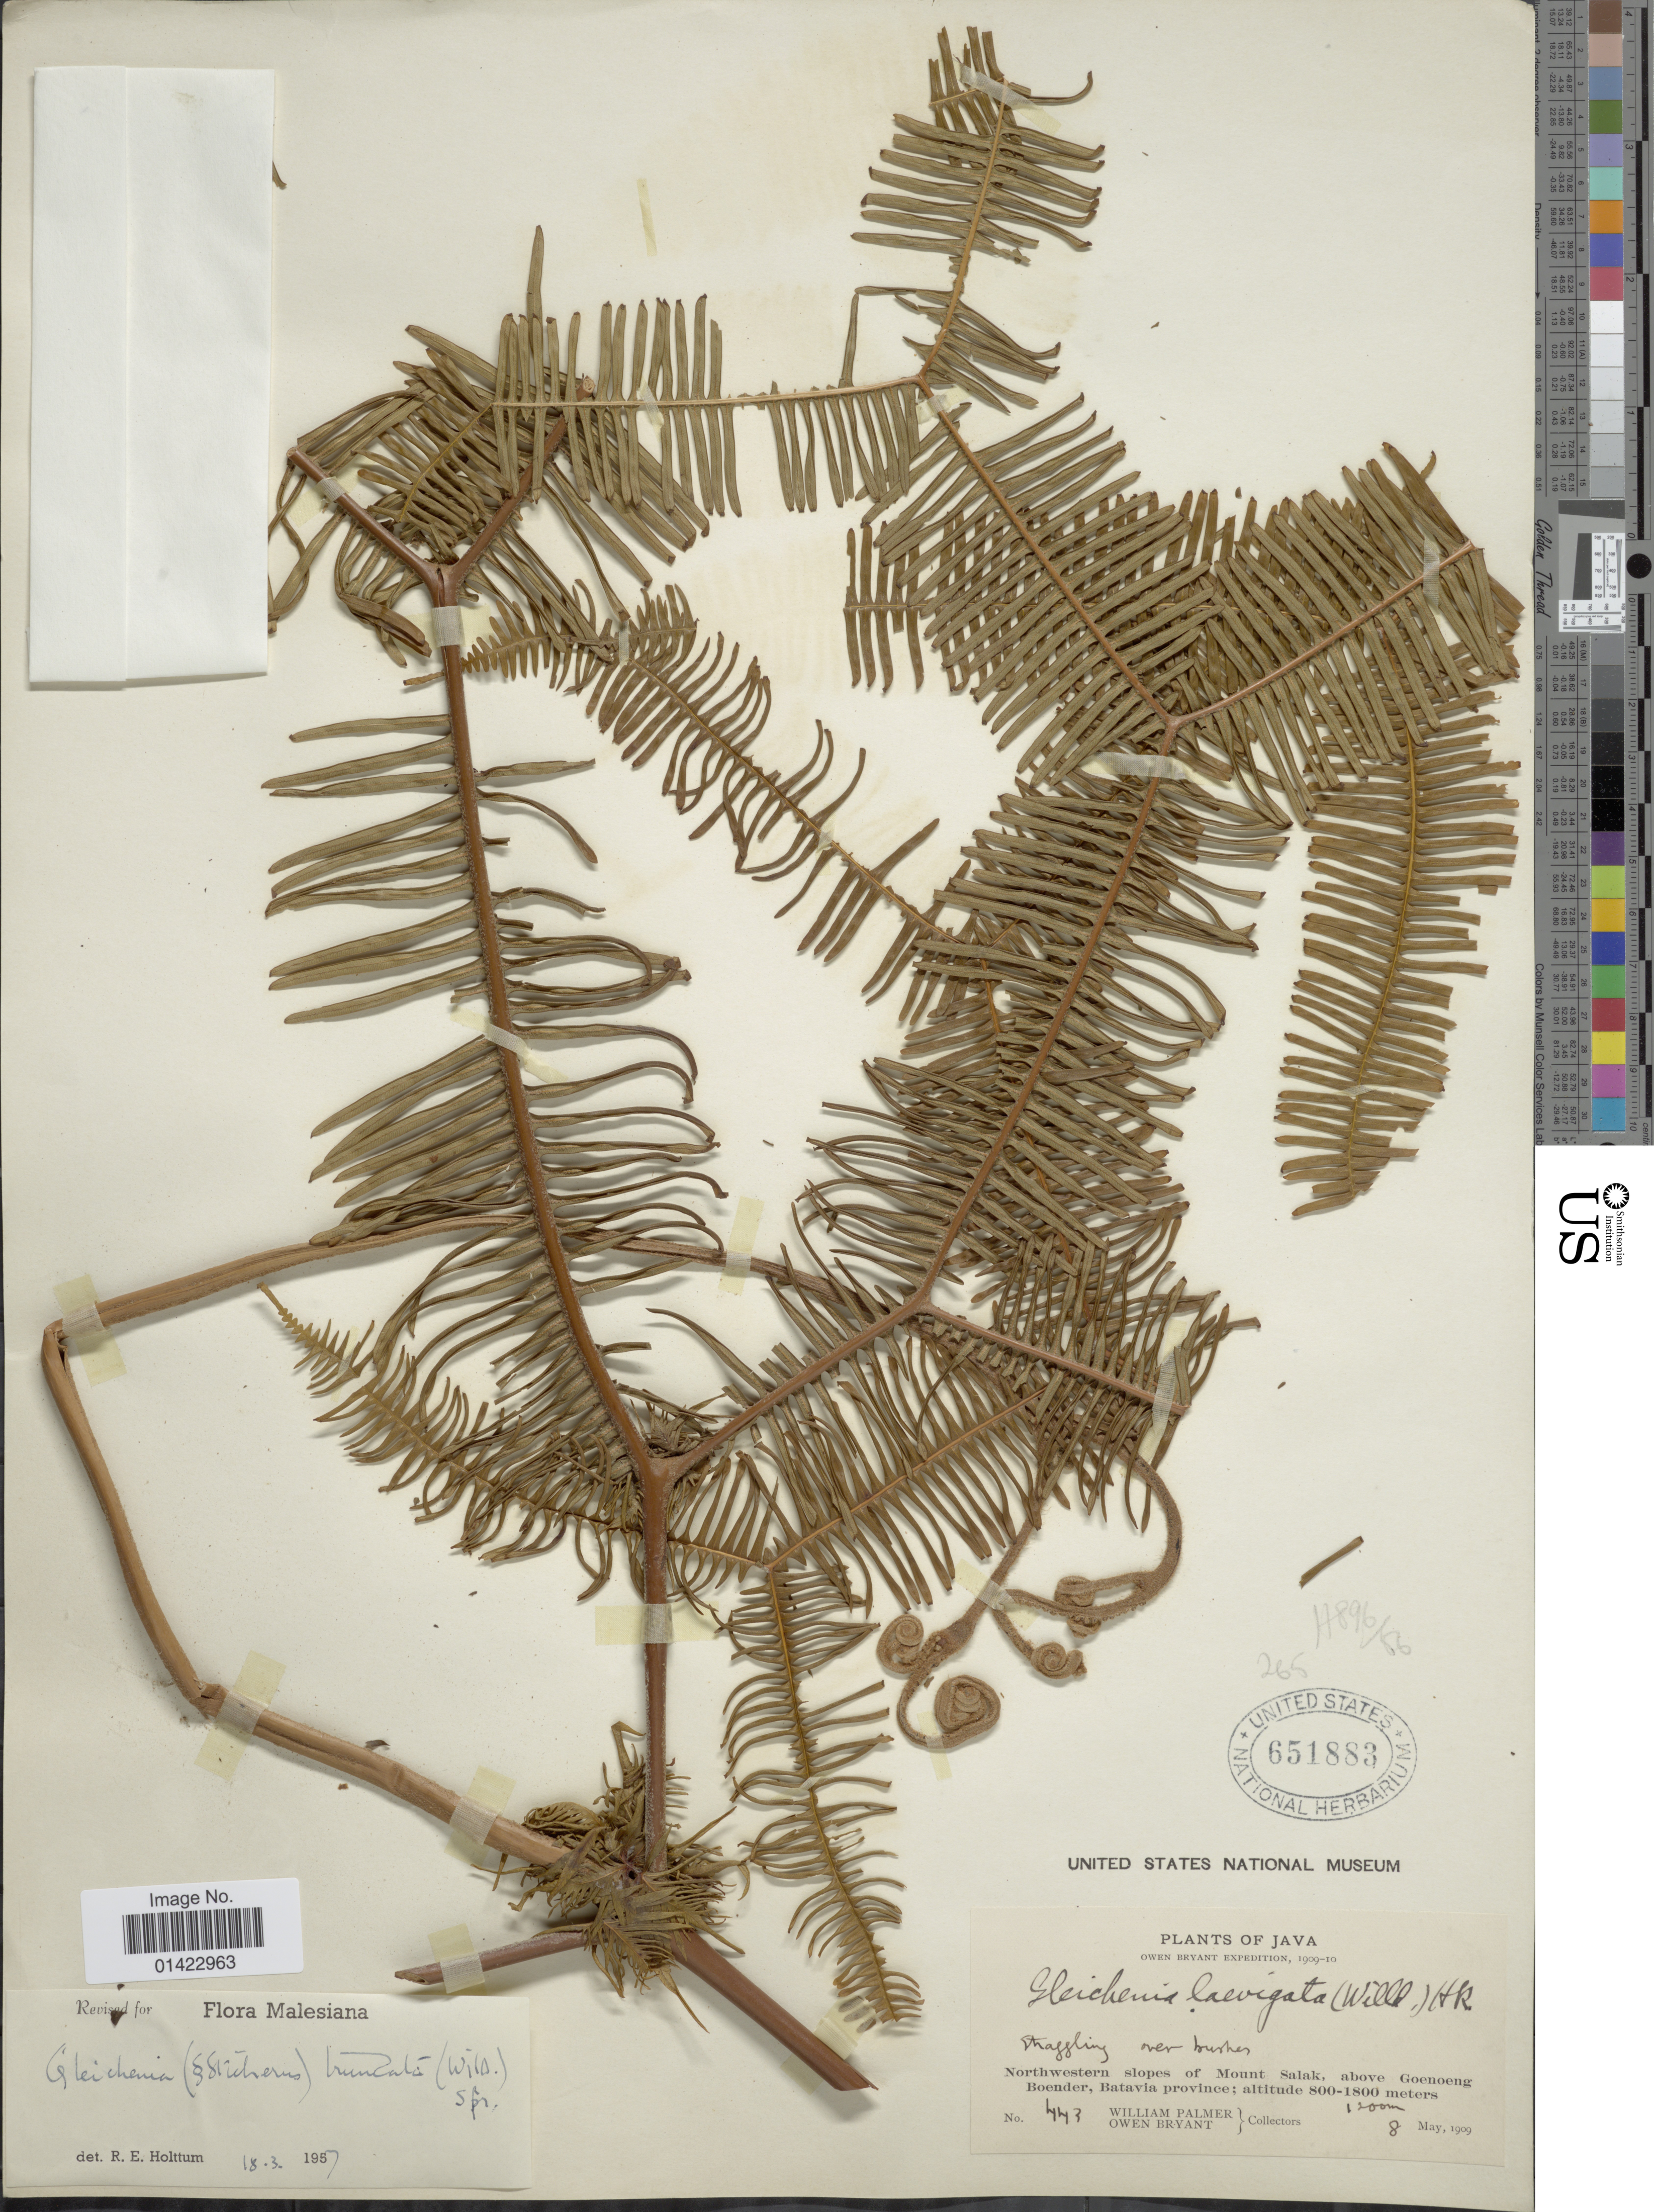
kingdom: Plantae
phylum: Tracheophyta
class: Polypodiopsida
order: Gleicheniales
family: Gleicheniaceae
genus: Sticherus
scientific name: Sticherus truncatus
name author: (Willd.) Nakai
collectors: W. Palmer & O. Bryant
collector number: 443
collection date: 1909-05-08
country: Indonesia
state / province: Java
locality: Java, Northwestern slopes of Mount Salak, above Goenoeng Boender, Batavia Province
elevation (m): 800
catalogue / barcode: US 651883